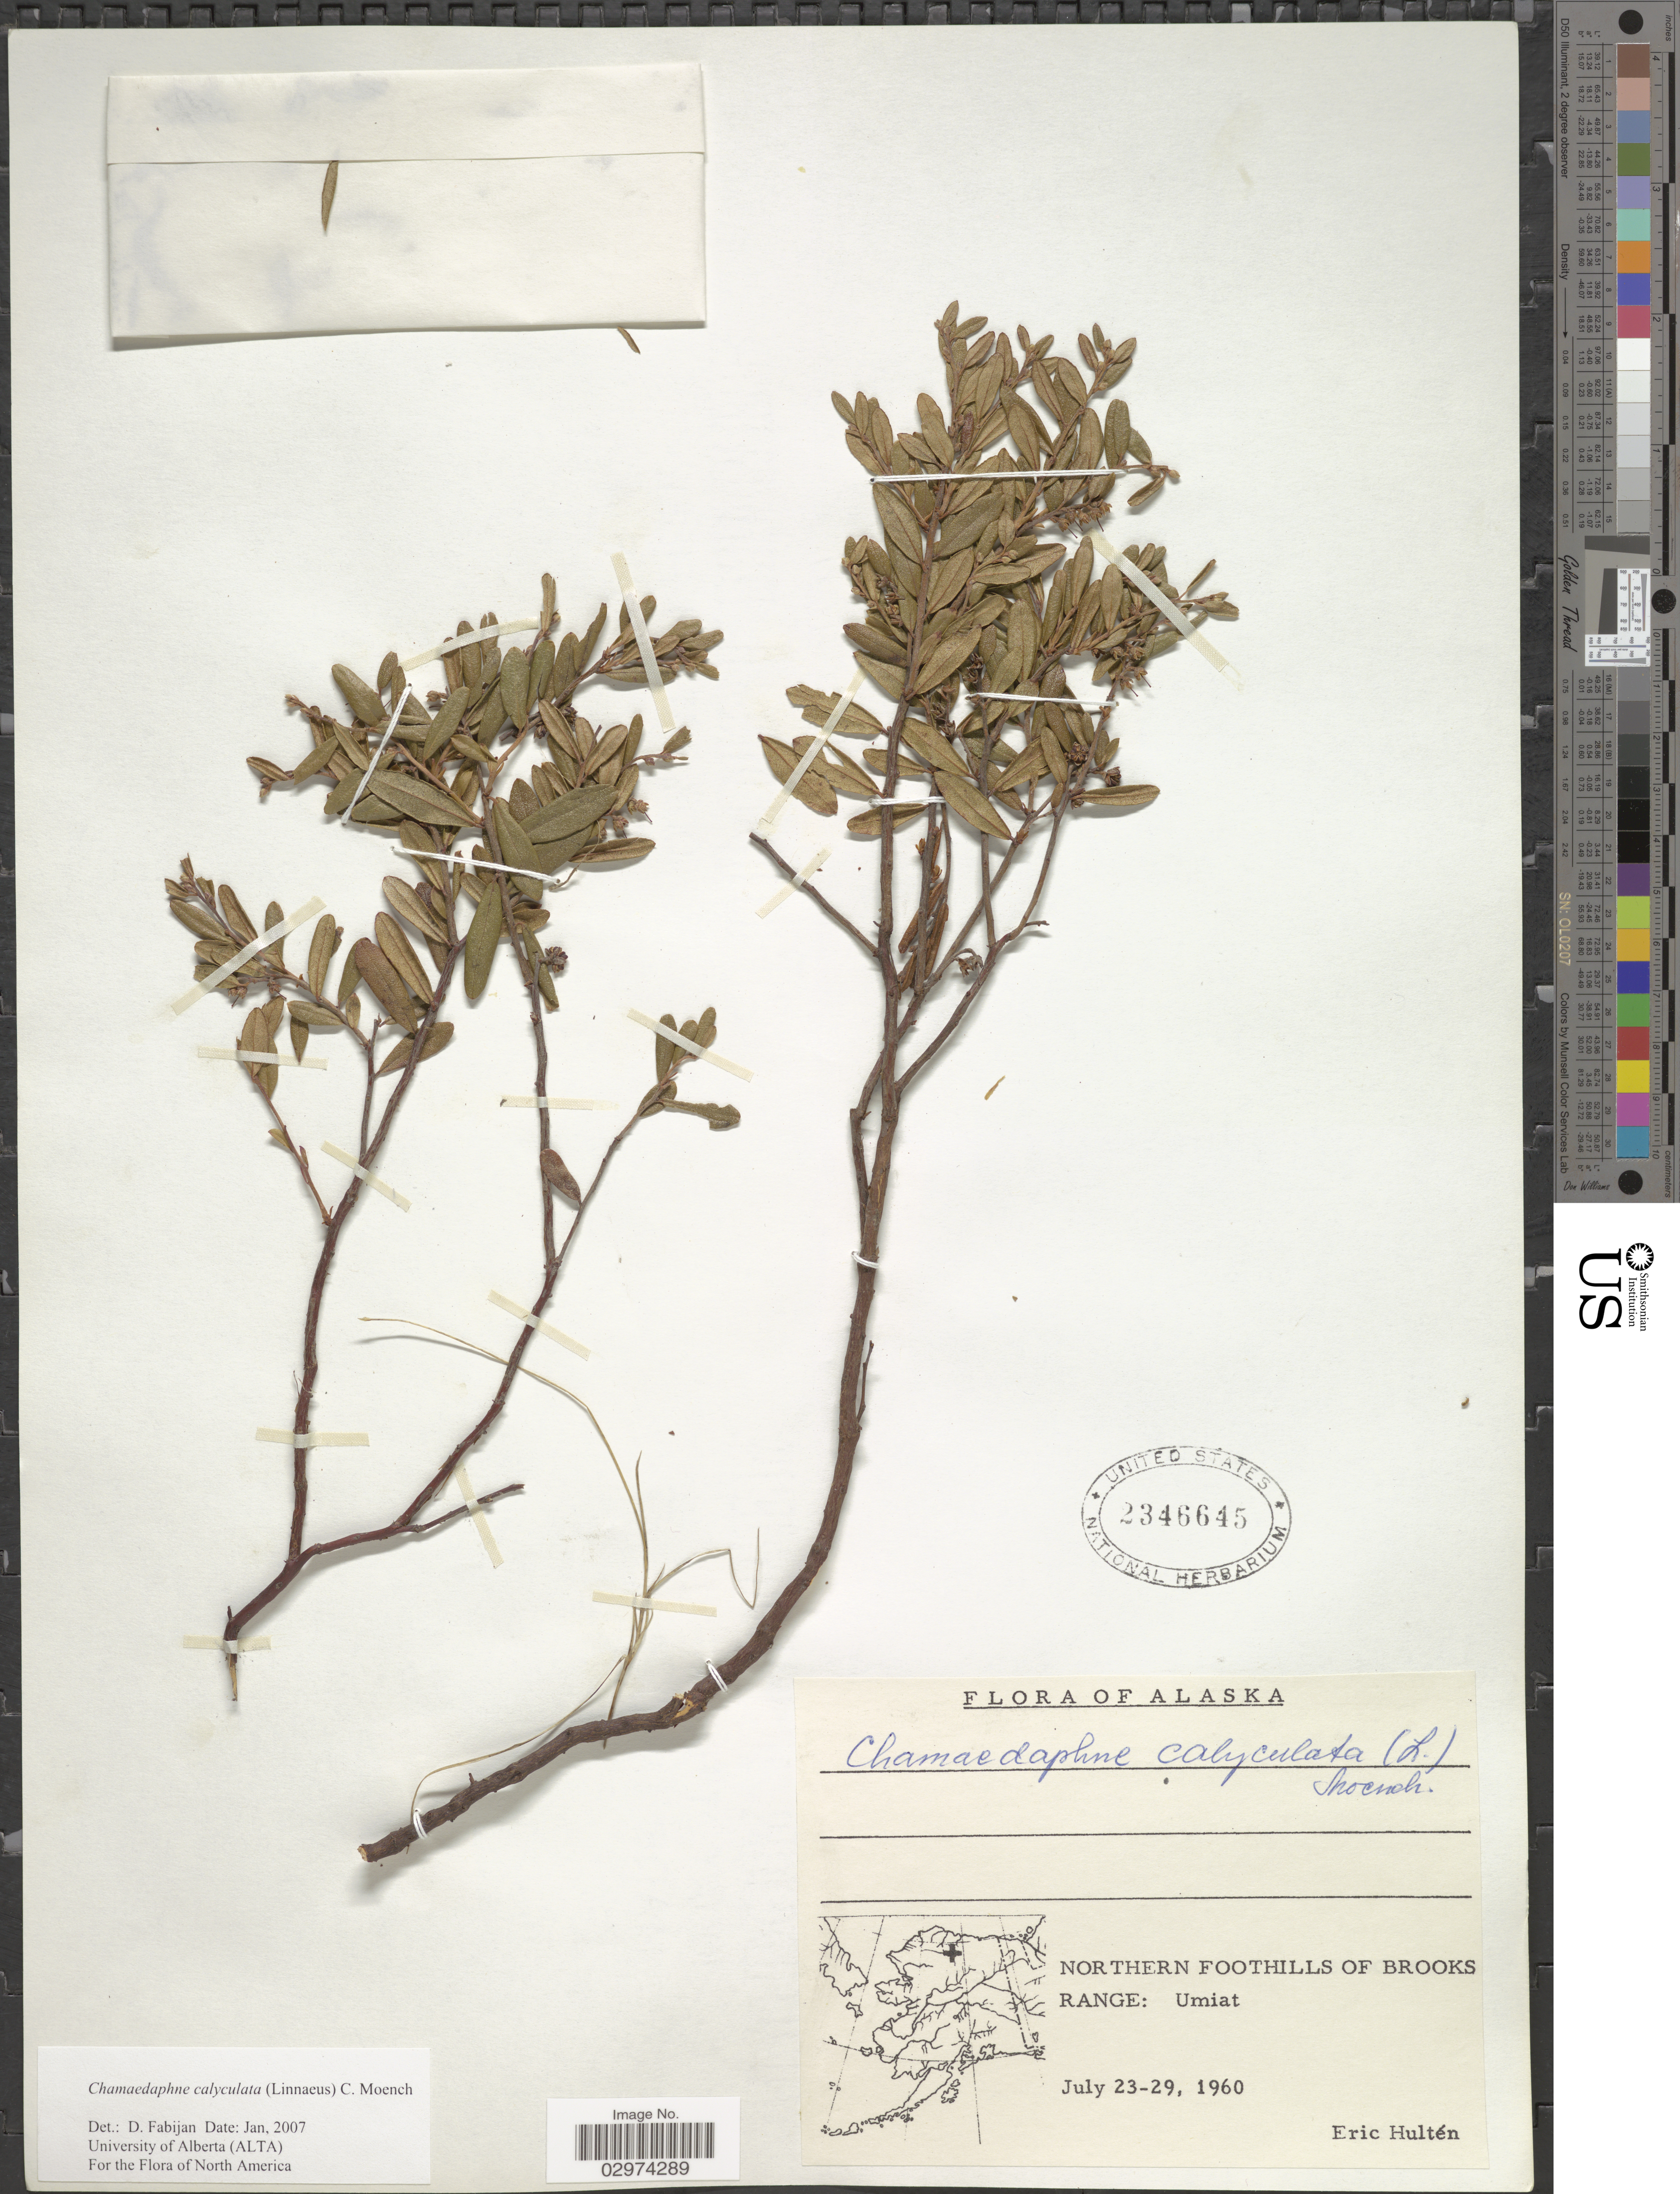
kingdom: Plantae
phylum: Tracheophyta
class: Magnoliopsida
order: Ericales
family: Ericaceae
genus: Chamaedaphne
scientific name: Chamaedaphne calyculata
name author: (L.) Moench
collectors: E. G. Hultén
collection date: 1960-07-23/1960-07-29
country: United States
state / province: Alaska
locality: Northern Foothills of Brooks. Range Umiat.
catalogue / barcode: US 2346645